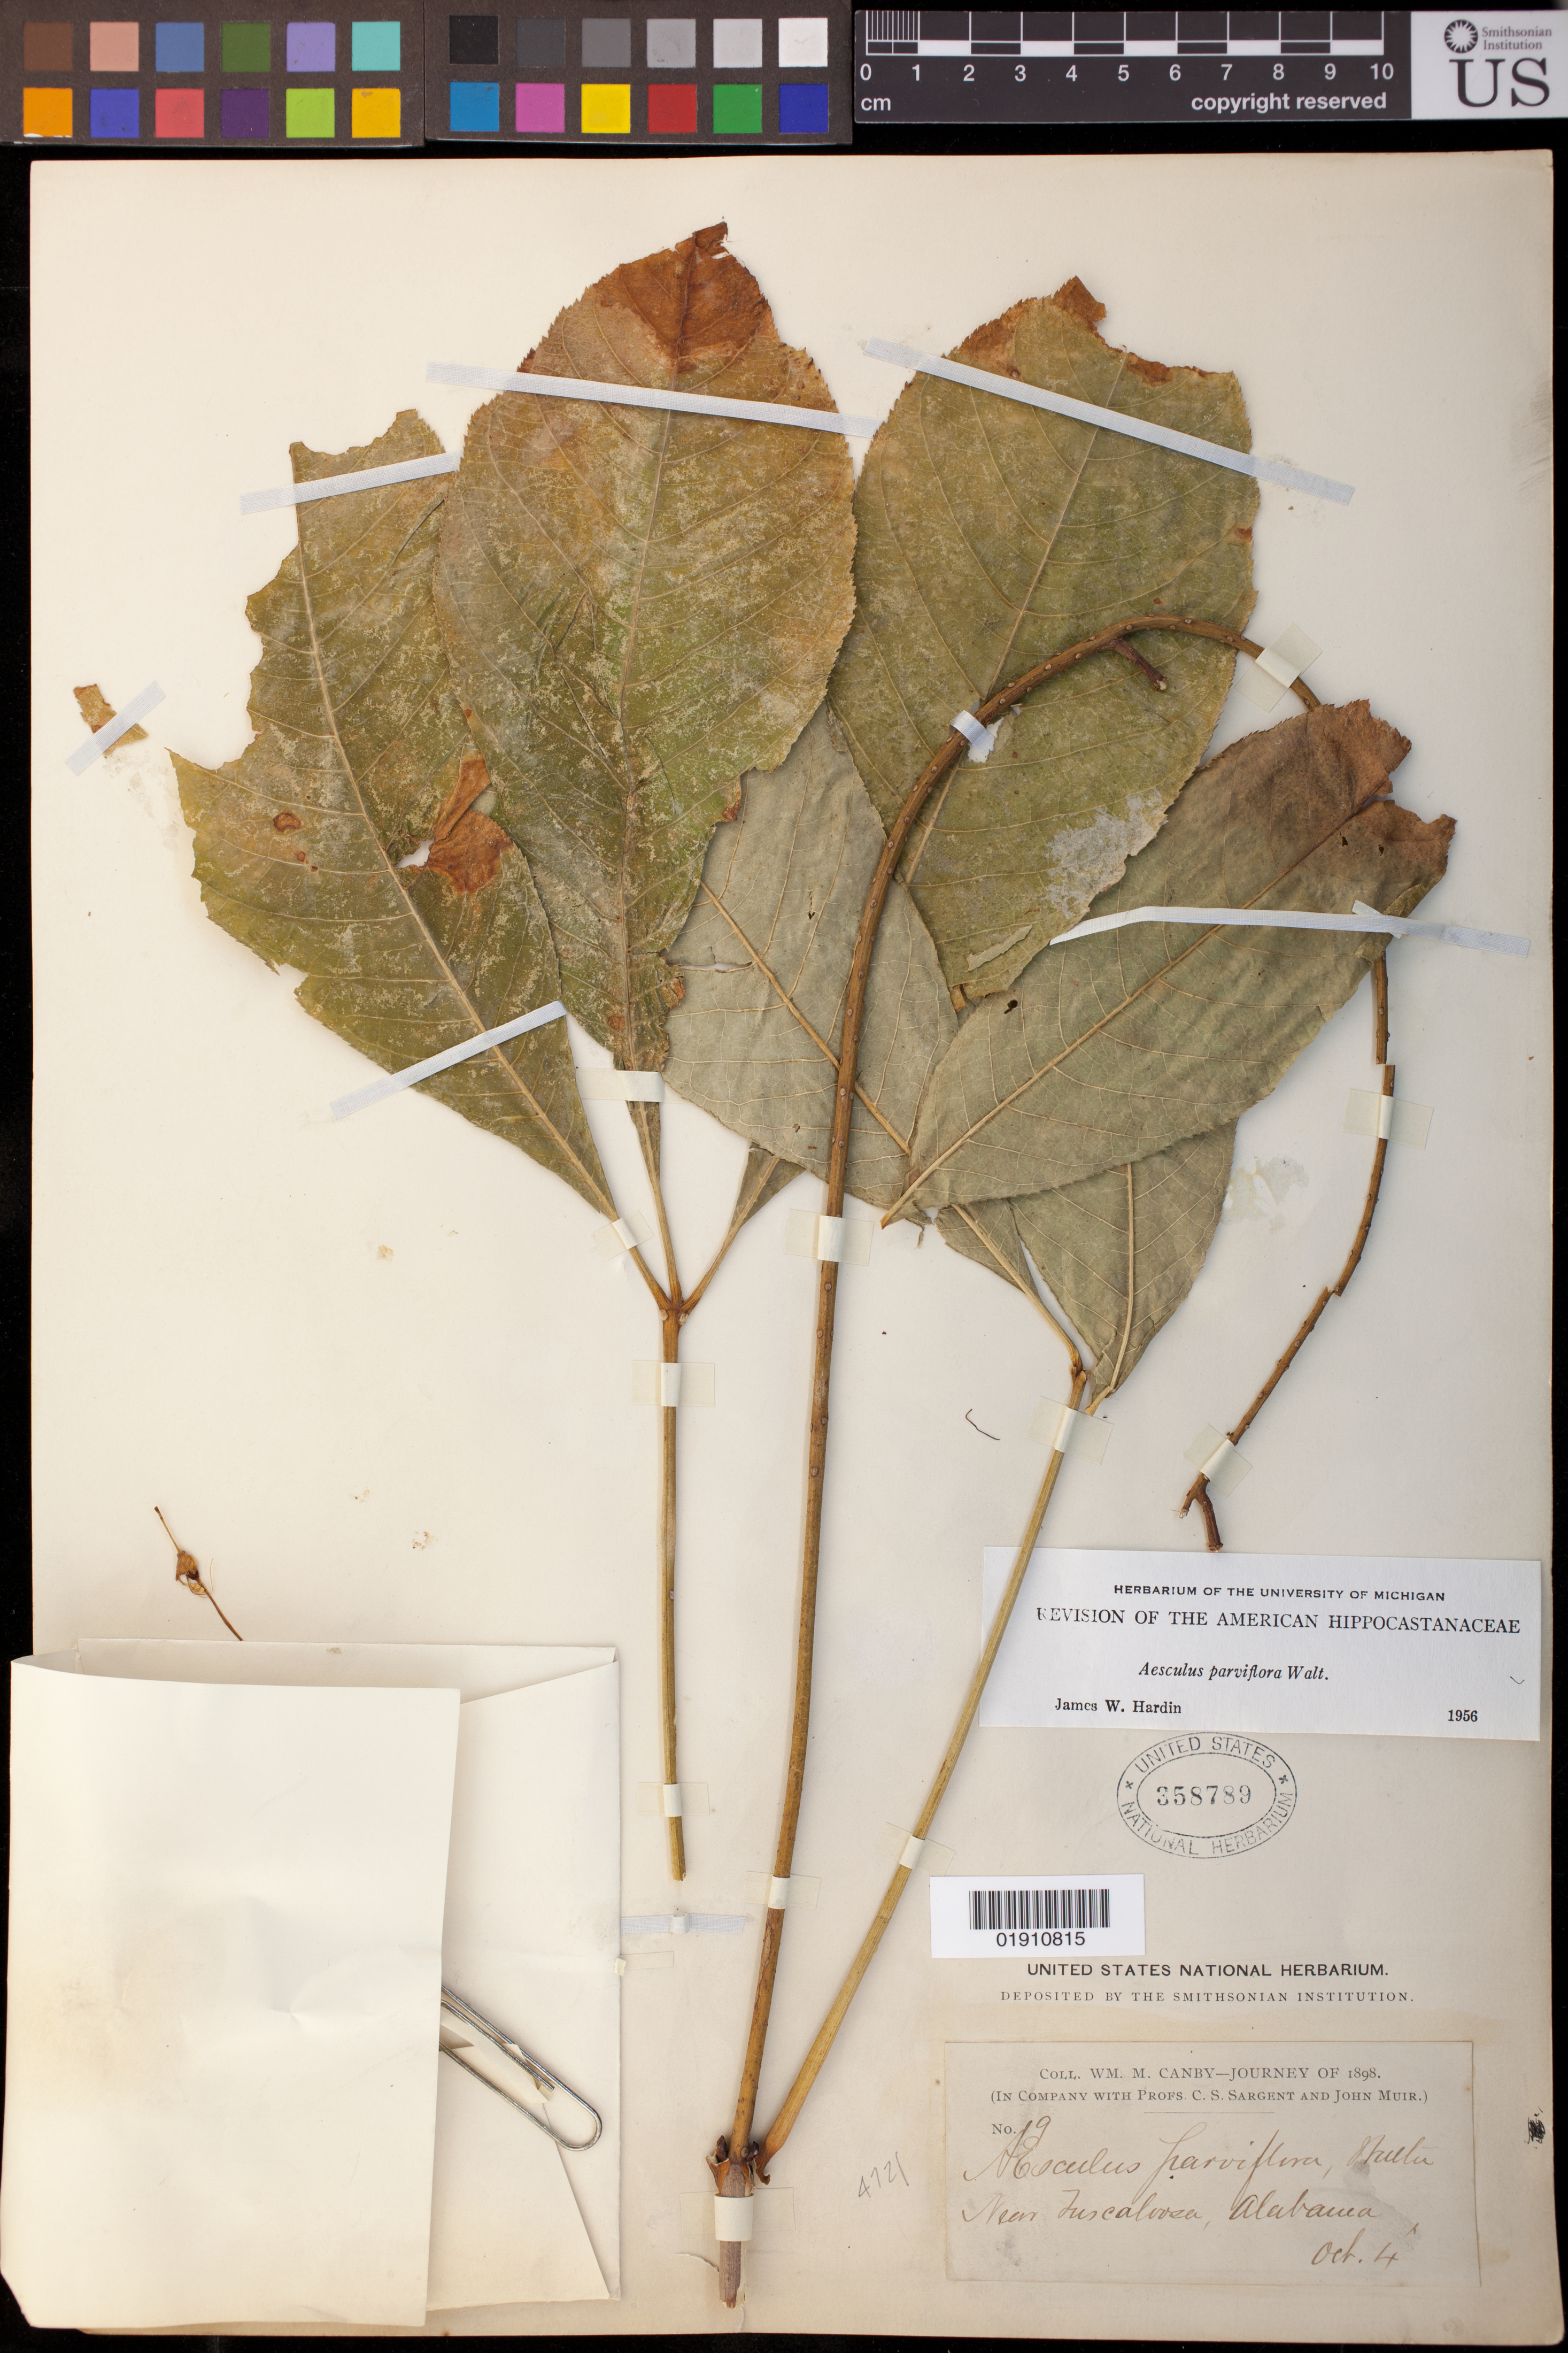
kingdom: Plantae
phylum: Tracheophyta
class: Magnoliopsida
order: Sapindales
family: Sapindaceae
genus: Aesculus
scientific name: Aesculus parviflora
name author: Walter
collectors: W. M. Canby, C. S. Sargent & J. Muir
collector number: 19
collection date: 1898-10-04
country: United States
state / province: Alabama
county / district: Tuscaloosa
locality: Near Tuscaloosa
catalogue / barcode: US 358789